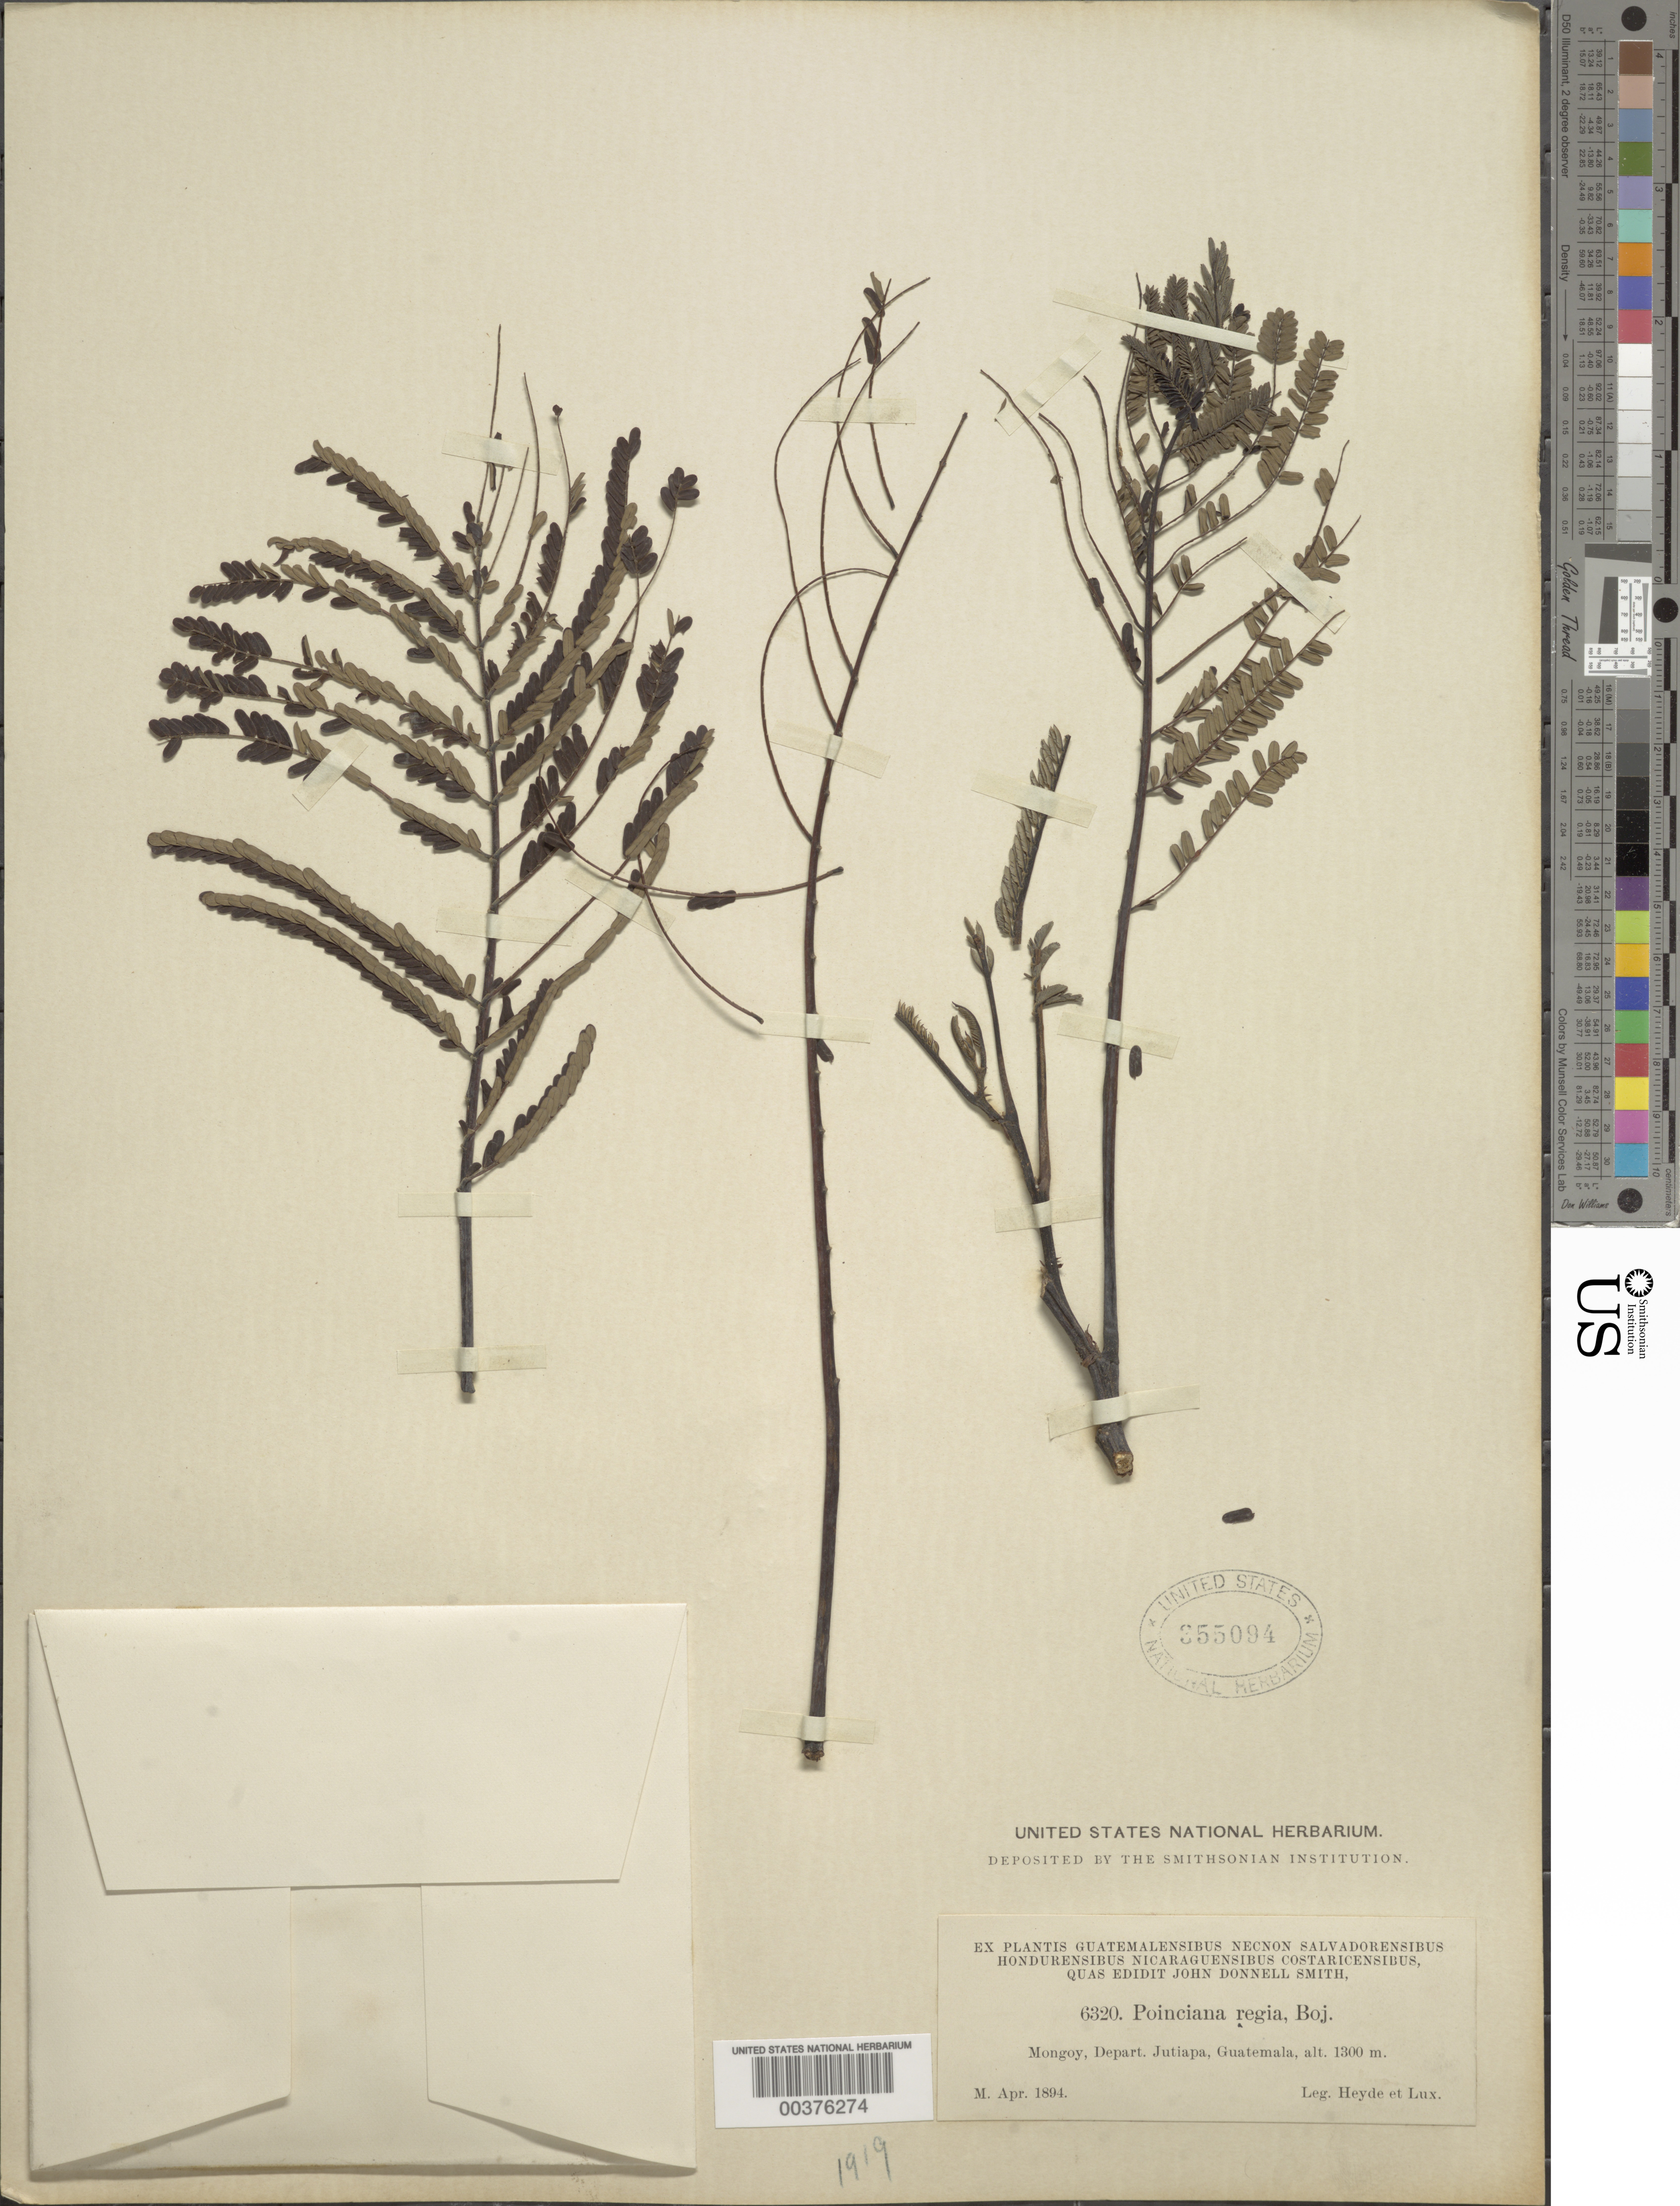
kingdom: Plantae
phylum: Tracheophyta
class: Magnoliopsida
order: Fabales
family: Fabaceae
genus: Delonix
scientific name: Delonix regia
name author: (Bojer ex Hook.) Raf.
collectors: E. T. Heyde & E. Lux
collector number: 6320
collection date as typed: Apr 1894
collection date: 1894-04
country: Guatemala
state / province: Jutiapa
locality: Mongoy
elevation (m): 1300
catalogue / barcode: US 355094